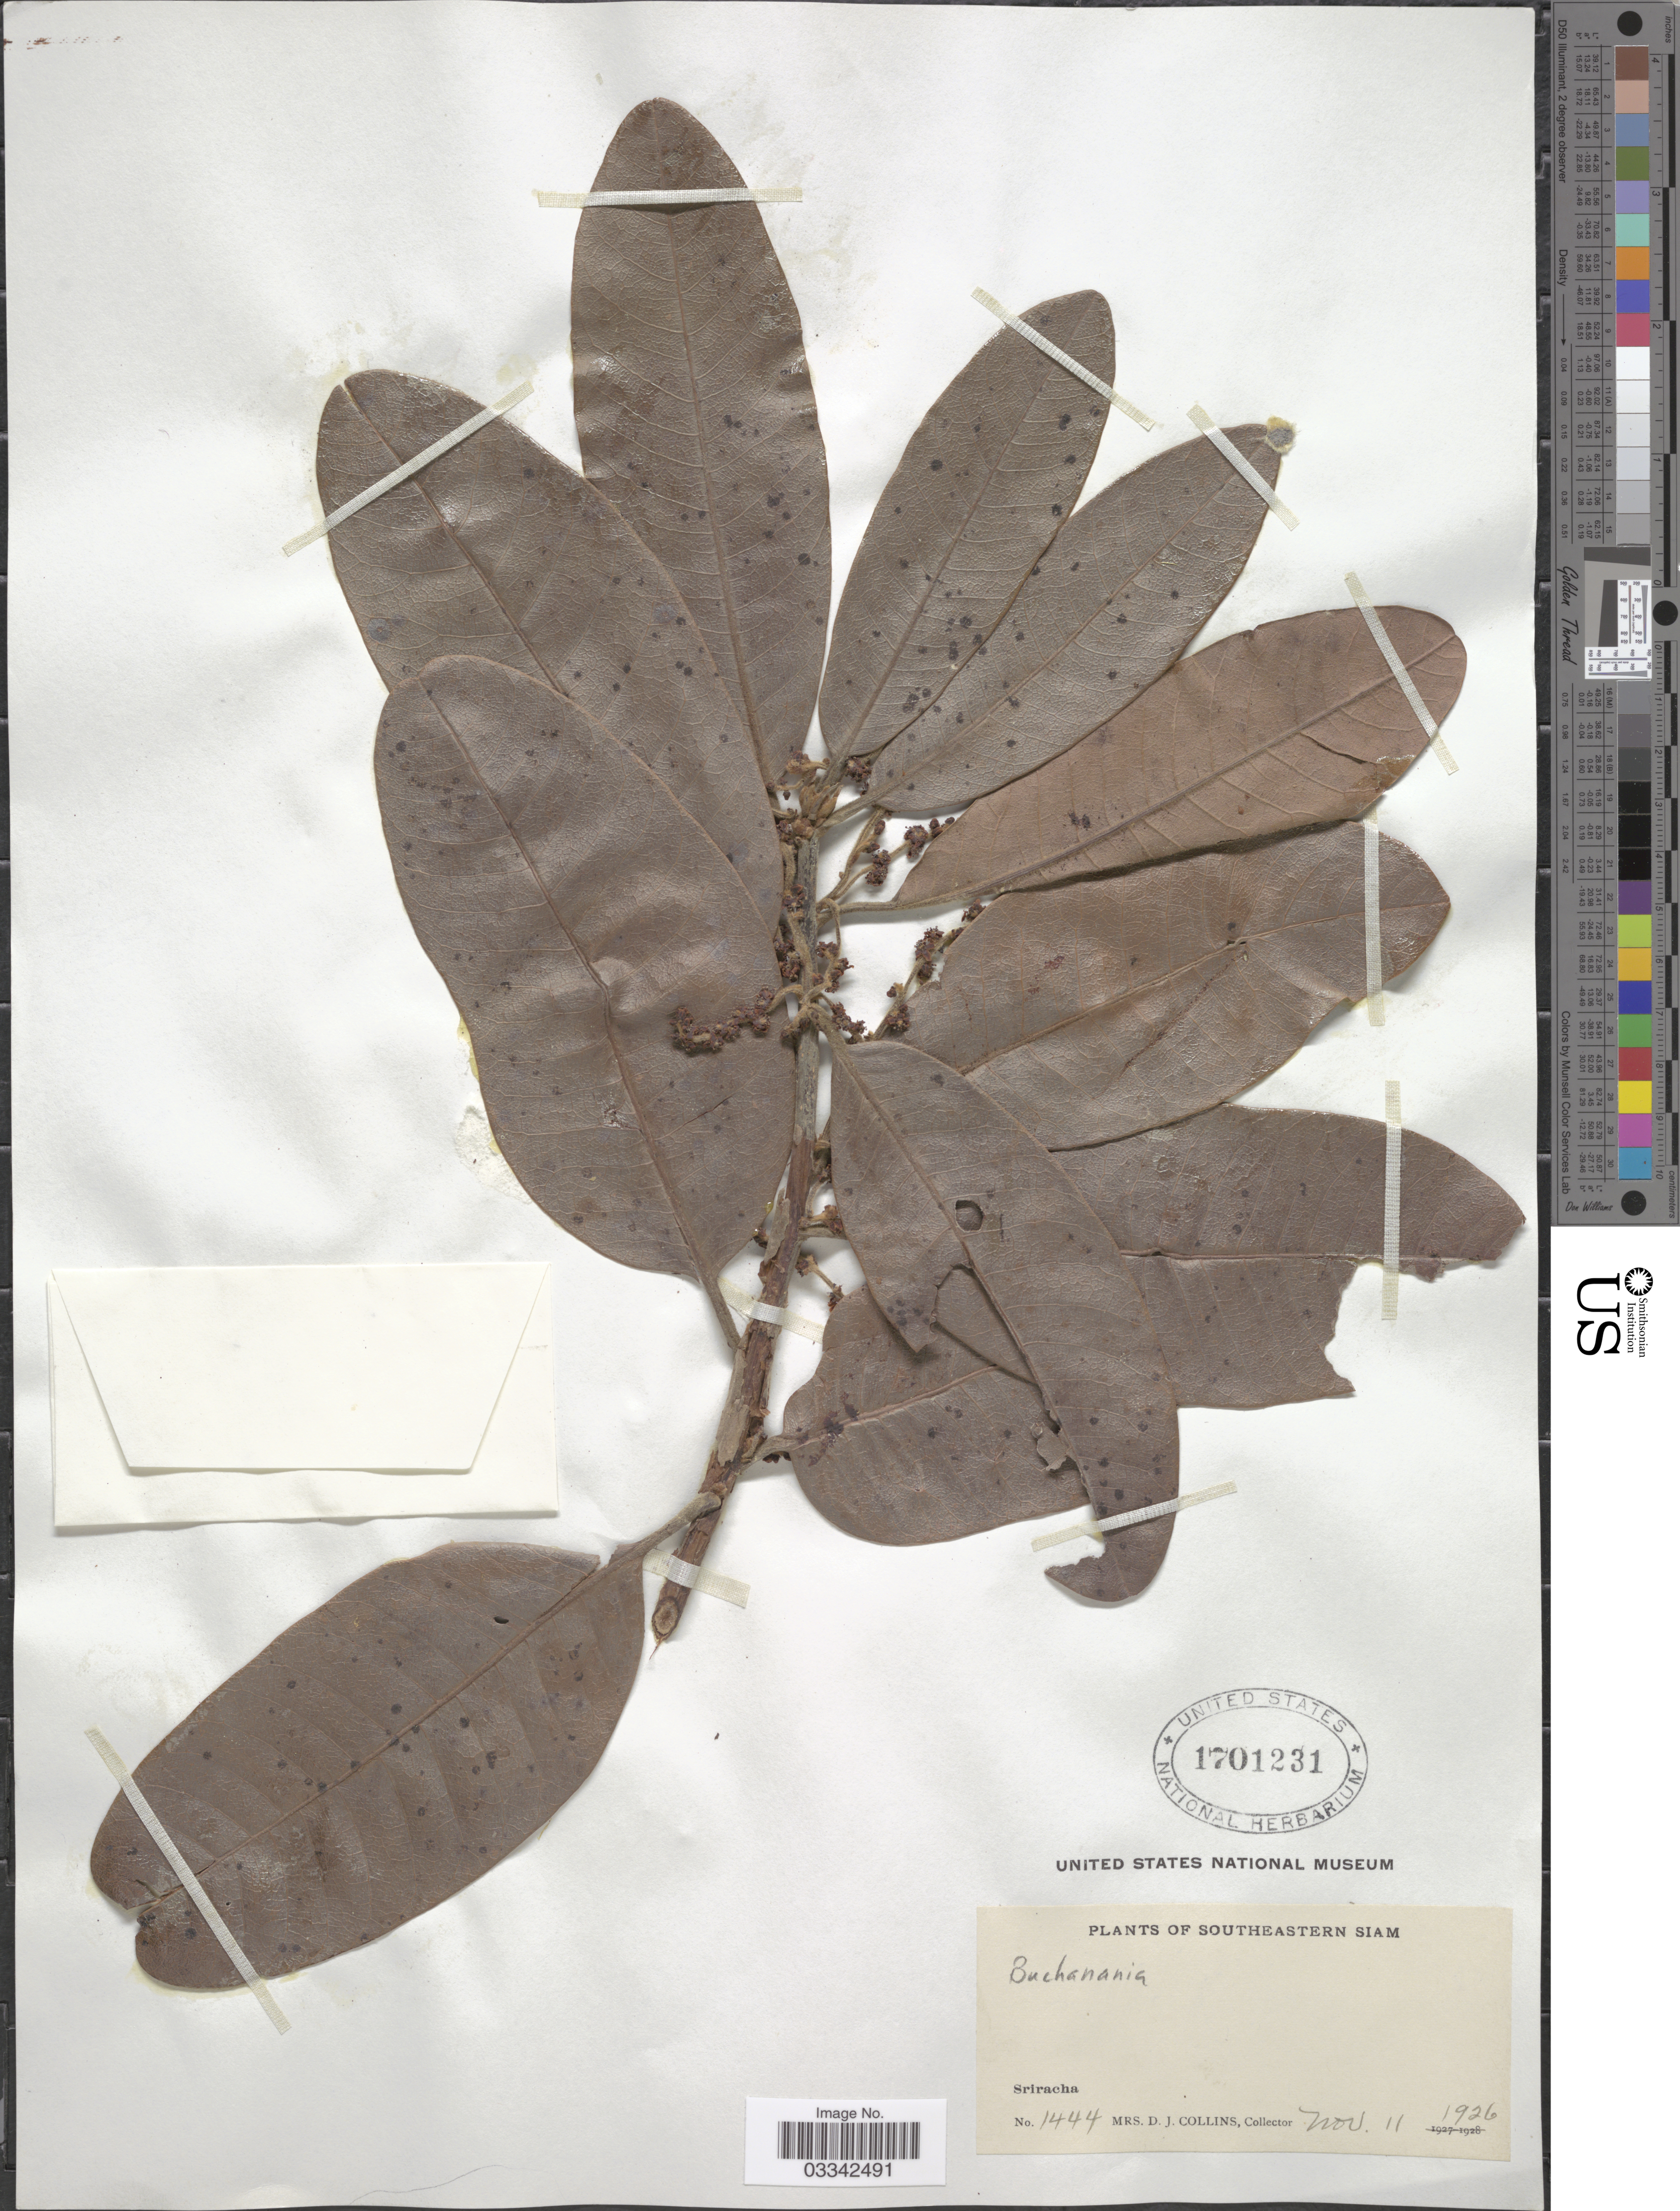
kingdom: Plantae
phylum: Tracheophyta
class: Magnoliopsida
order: Sapindales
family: Anacardiaceae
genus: Buchanania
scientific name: Buchanania sp.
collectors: Mrs. D. J. Collins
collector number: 1444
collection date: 1926-11-11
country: Thailand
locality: Southeastern Siam. Sriracha.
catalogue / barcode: US 1701231